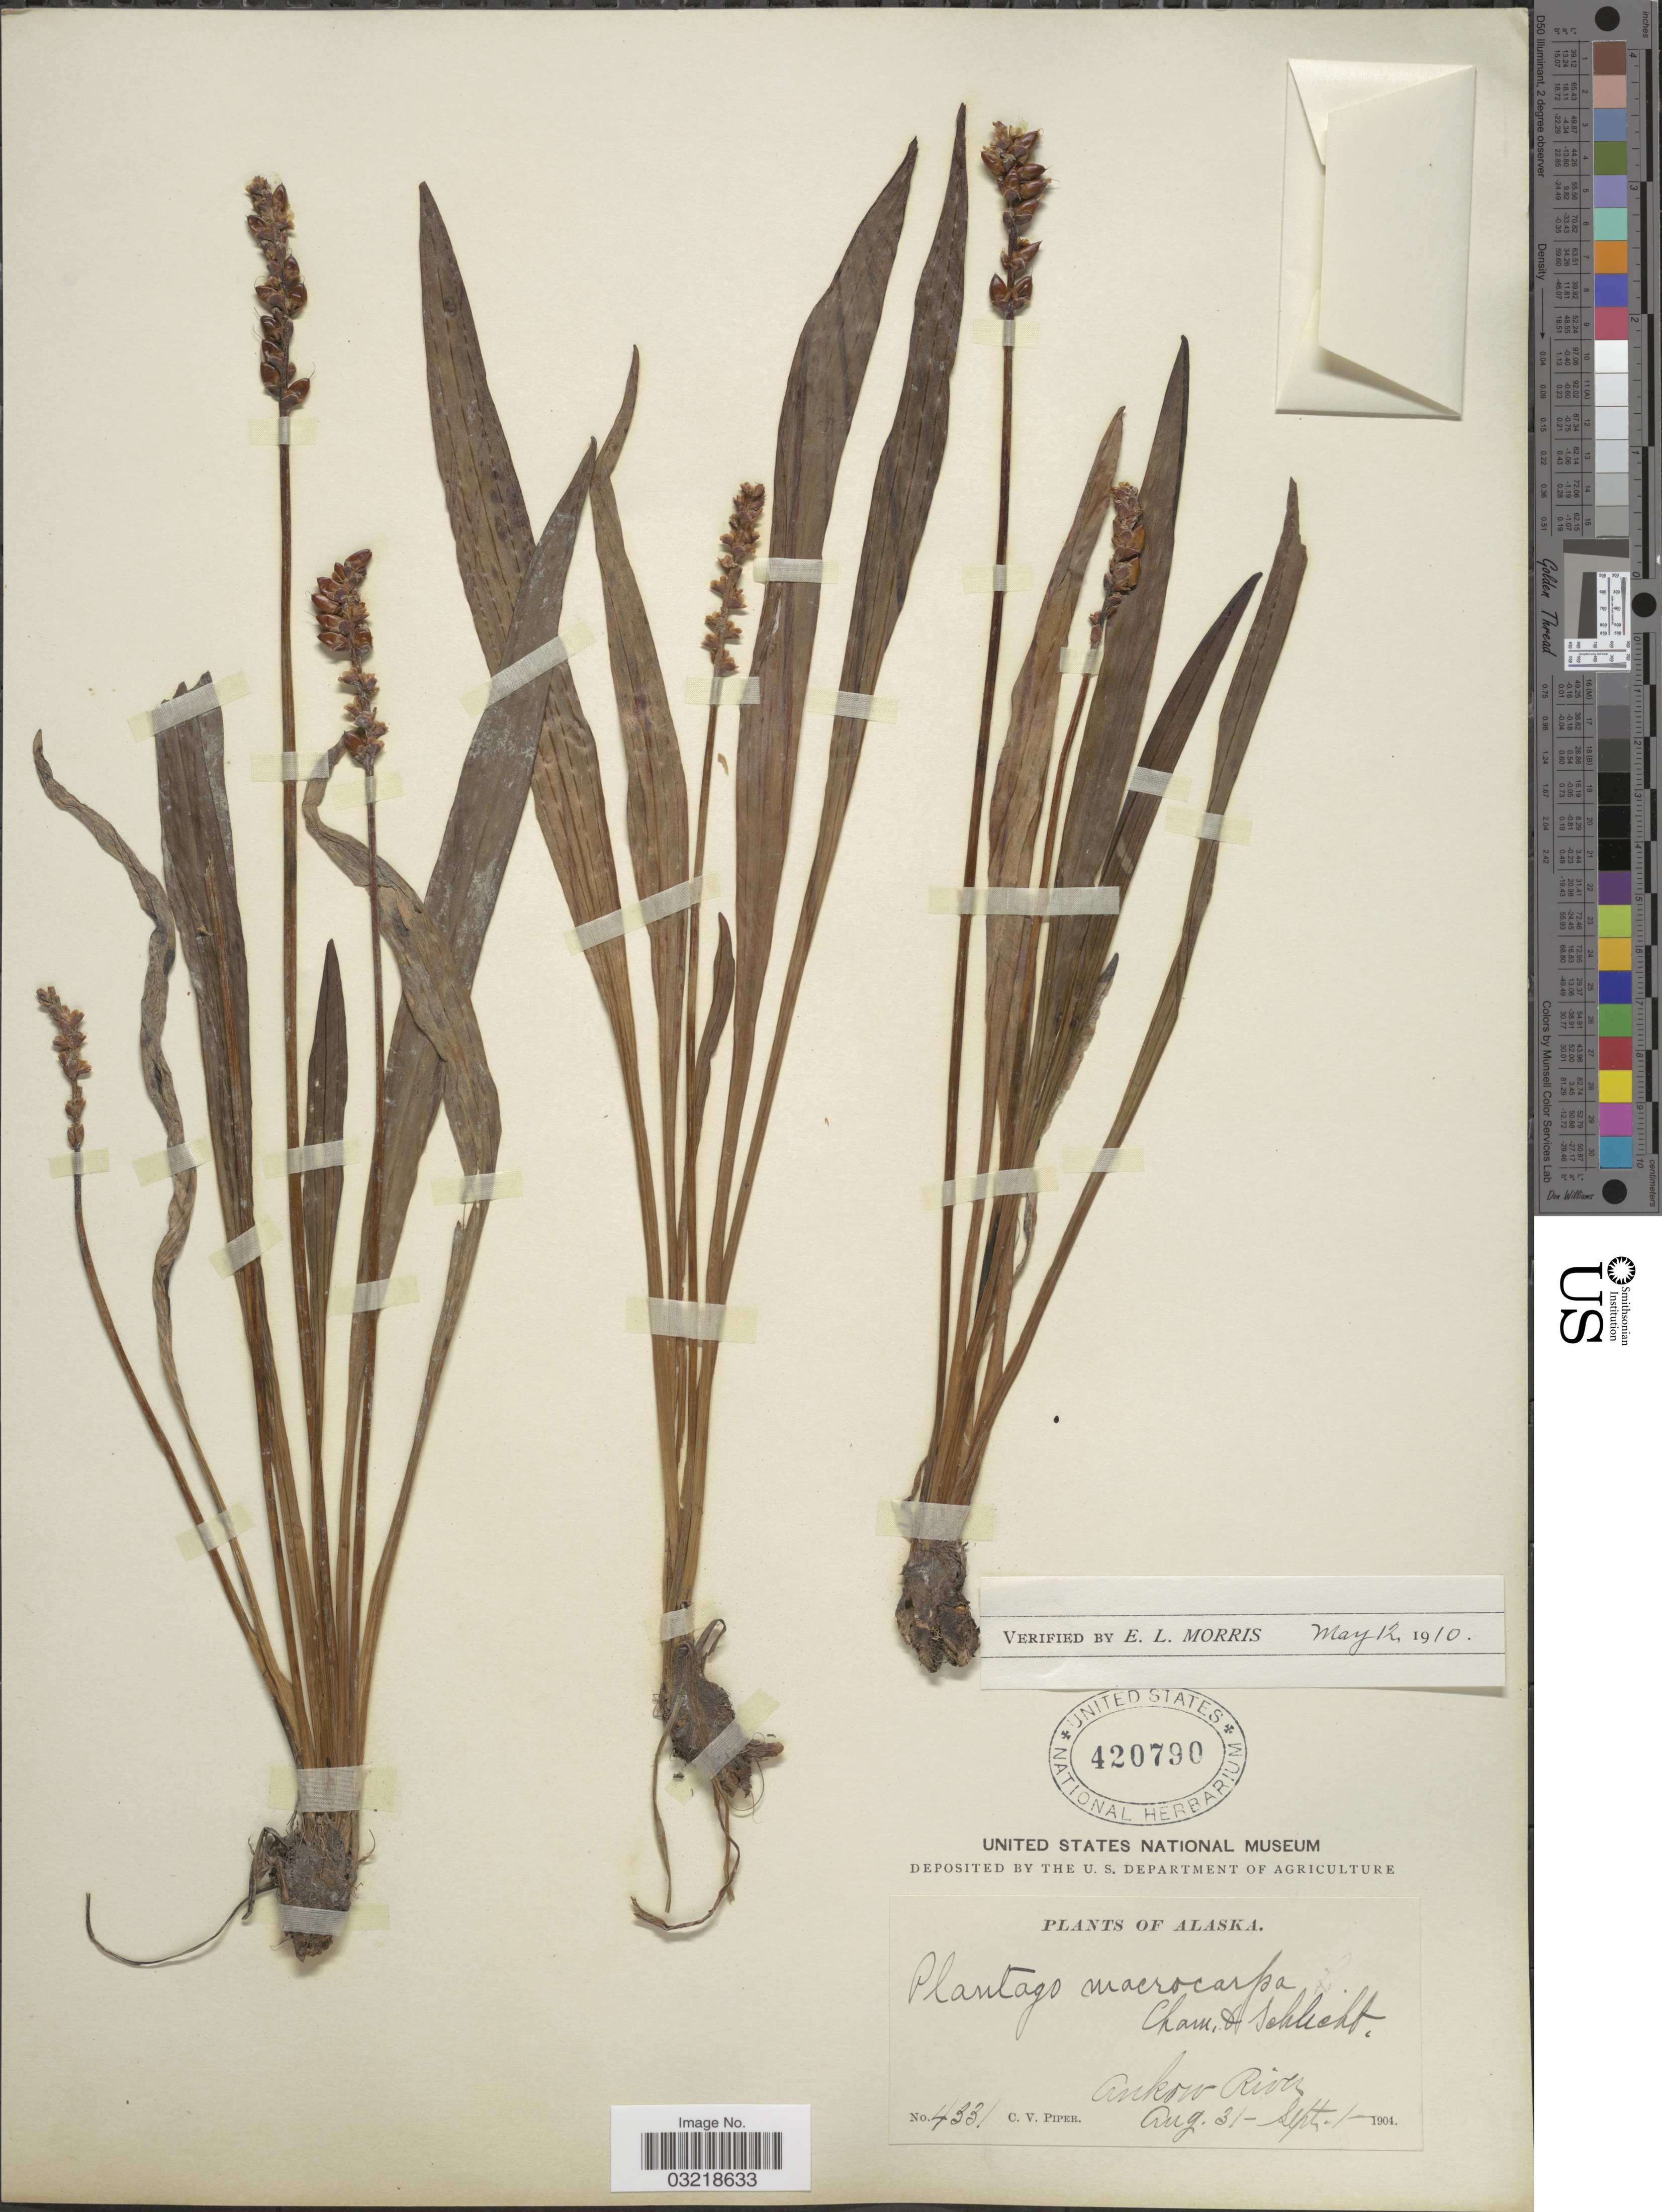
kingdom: Plantae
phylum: Tracheophyta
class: Magnoliopsida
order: Lamiales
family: Plantaginaceae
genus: Plantago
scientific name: Plantago macrocarpa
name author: Cham. & Schltdl.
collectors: C. V. Piper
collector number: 4331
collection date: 1904-08-31/1904-09-01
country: United States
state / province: Alaska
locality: Ankow River.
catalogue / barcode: US 420790